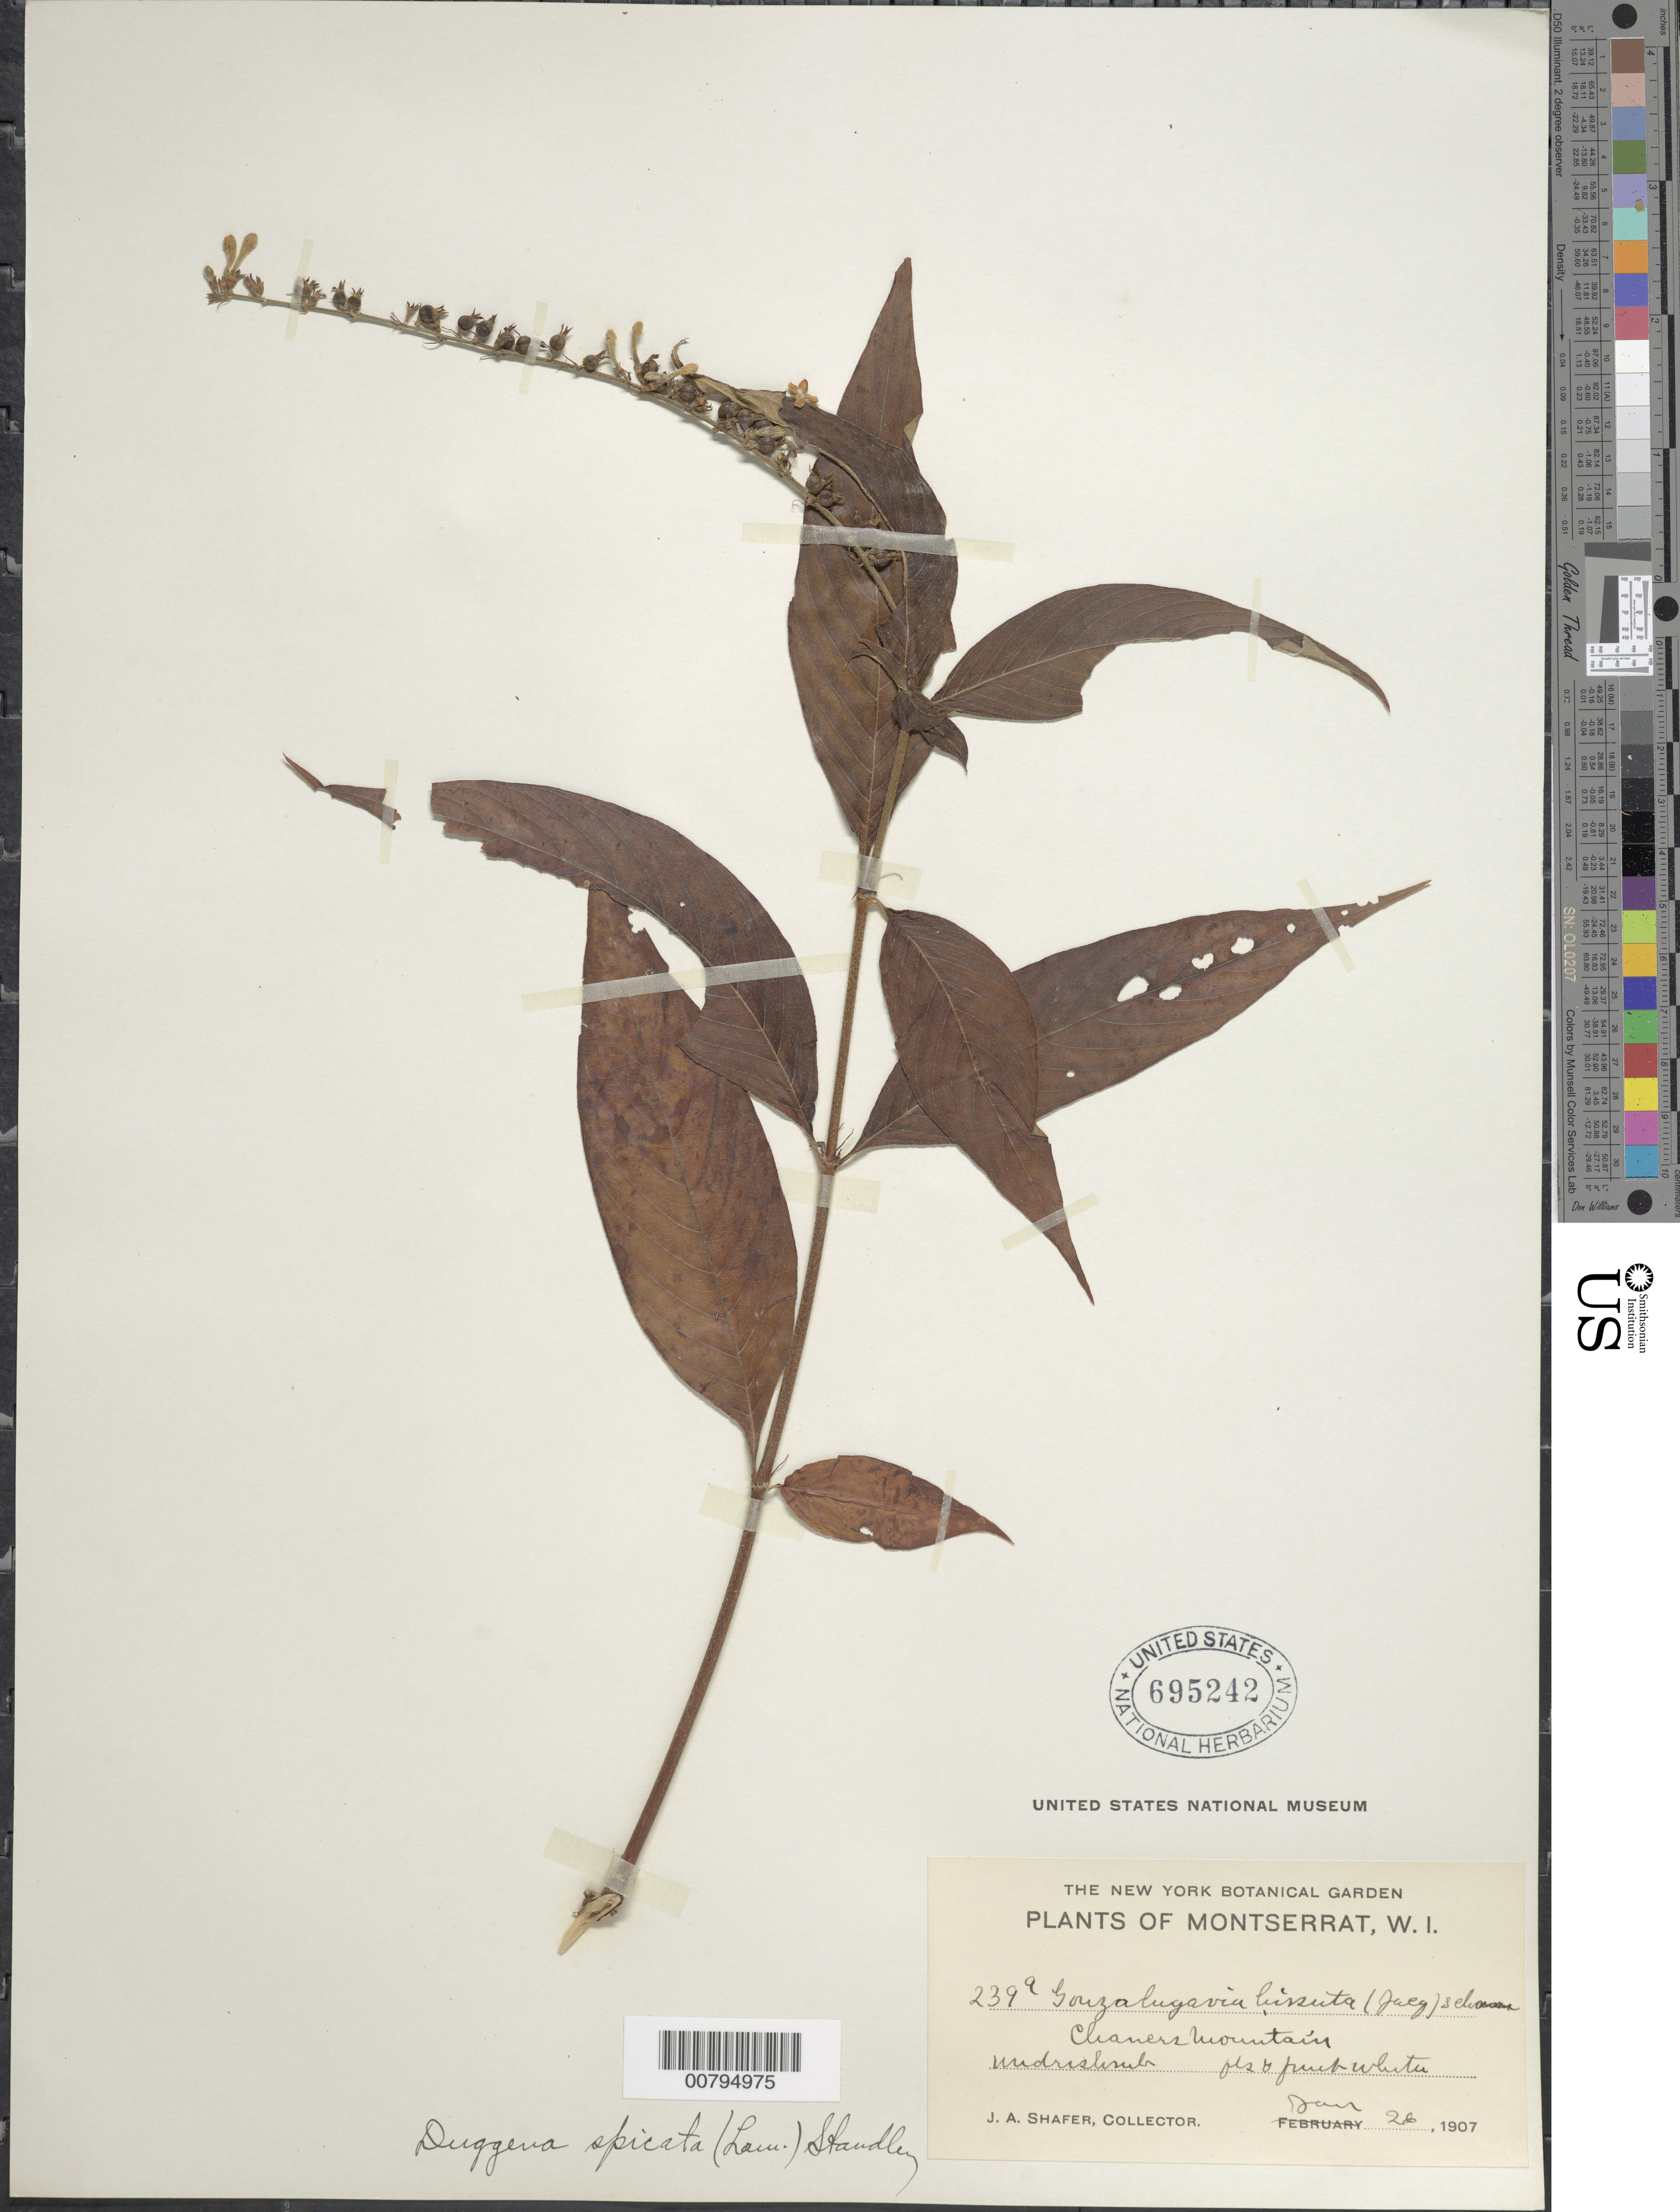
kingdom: Plantae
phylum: Tracheophyta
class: Magnoliopsida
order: Gentianales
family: Rubiaceae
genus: Gonzalagunia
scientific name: Gonzalagunia hirsuta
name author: Schum.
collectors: J. A. Shafer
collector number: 239a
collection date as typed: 26 Jan 1907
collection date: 1907-01-26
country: Montserrat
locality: Chaners Mountain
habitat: Undershrub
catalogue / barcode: US 695242